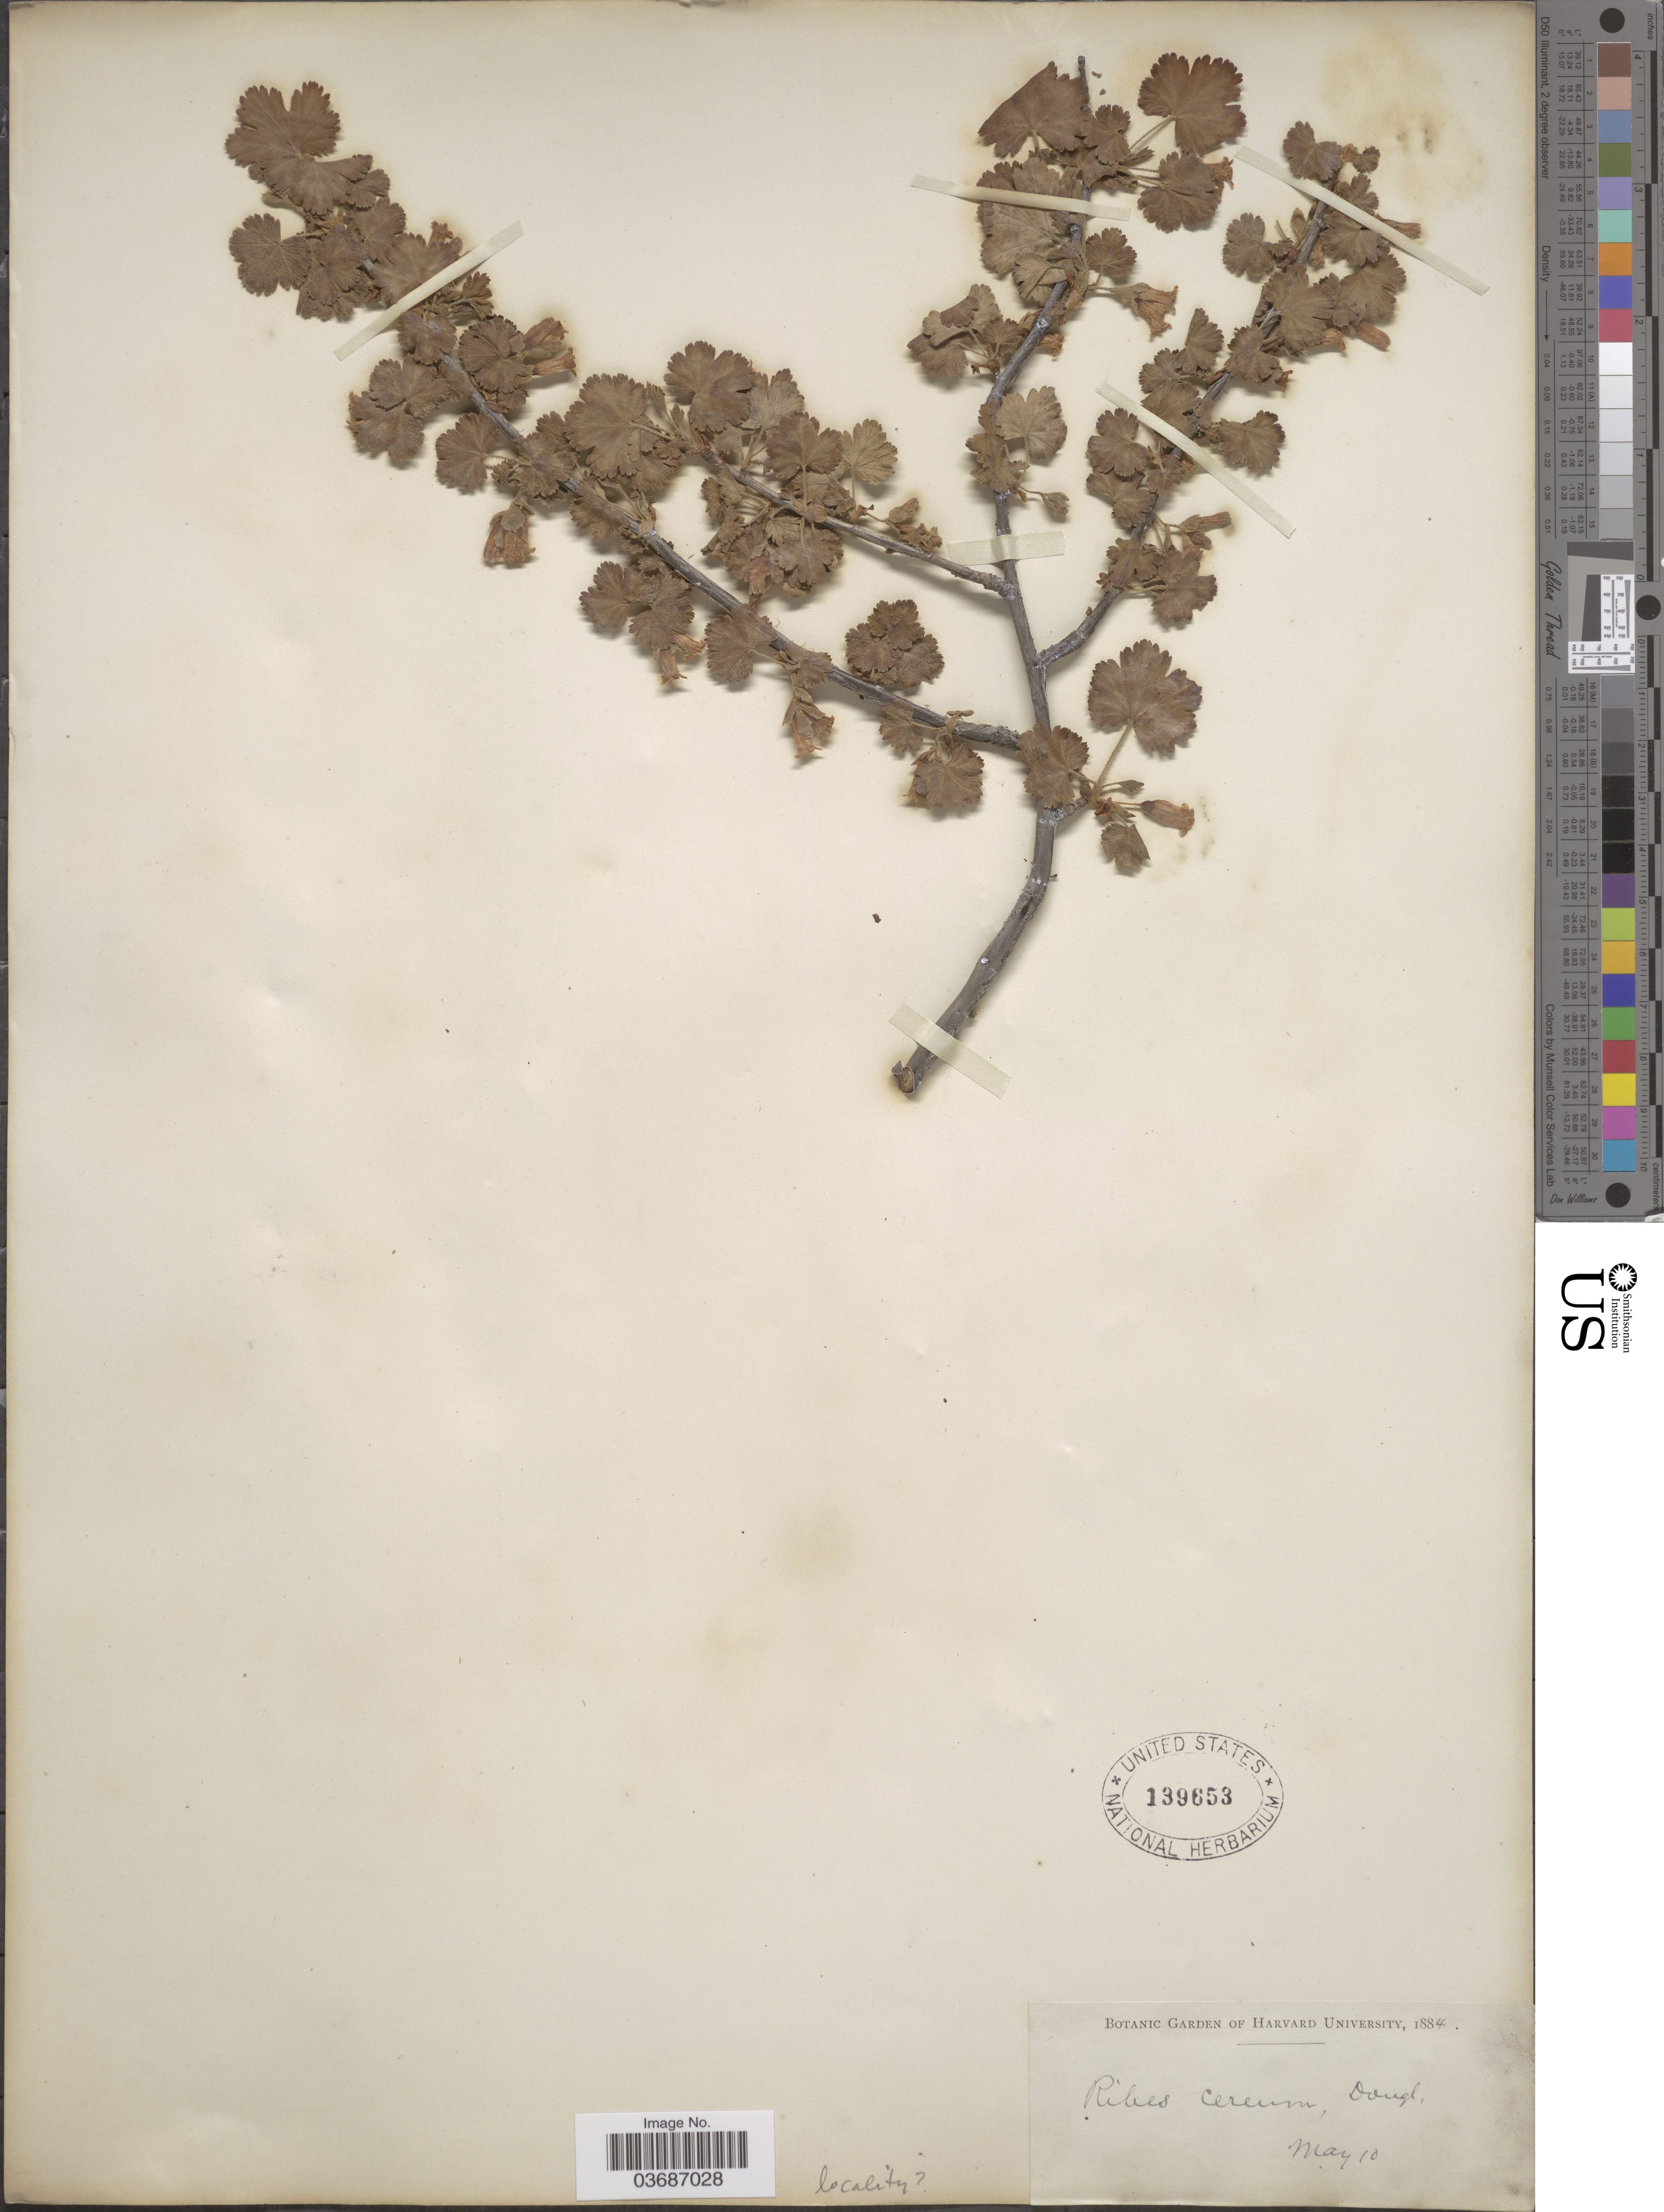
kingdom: Plantae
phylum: Tracheophyta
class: Magnoliopsida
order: Saxifragales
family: Grossulariaceae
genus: Ribes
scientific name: Ribes cereum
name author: Douglas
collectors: Herbarium Of Harvard Univ.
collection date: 1884-05-10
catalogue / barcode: US 139653